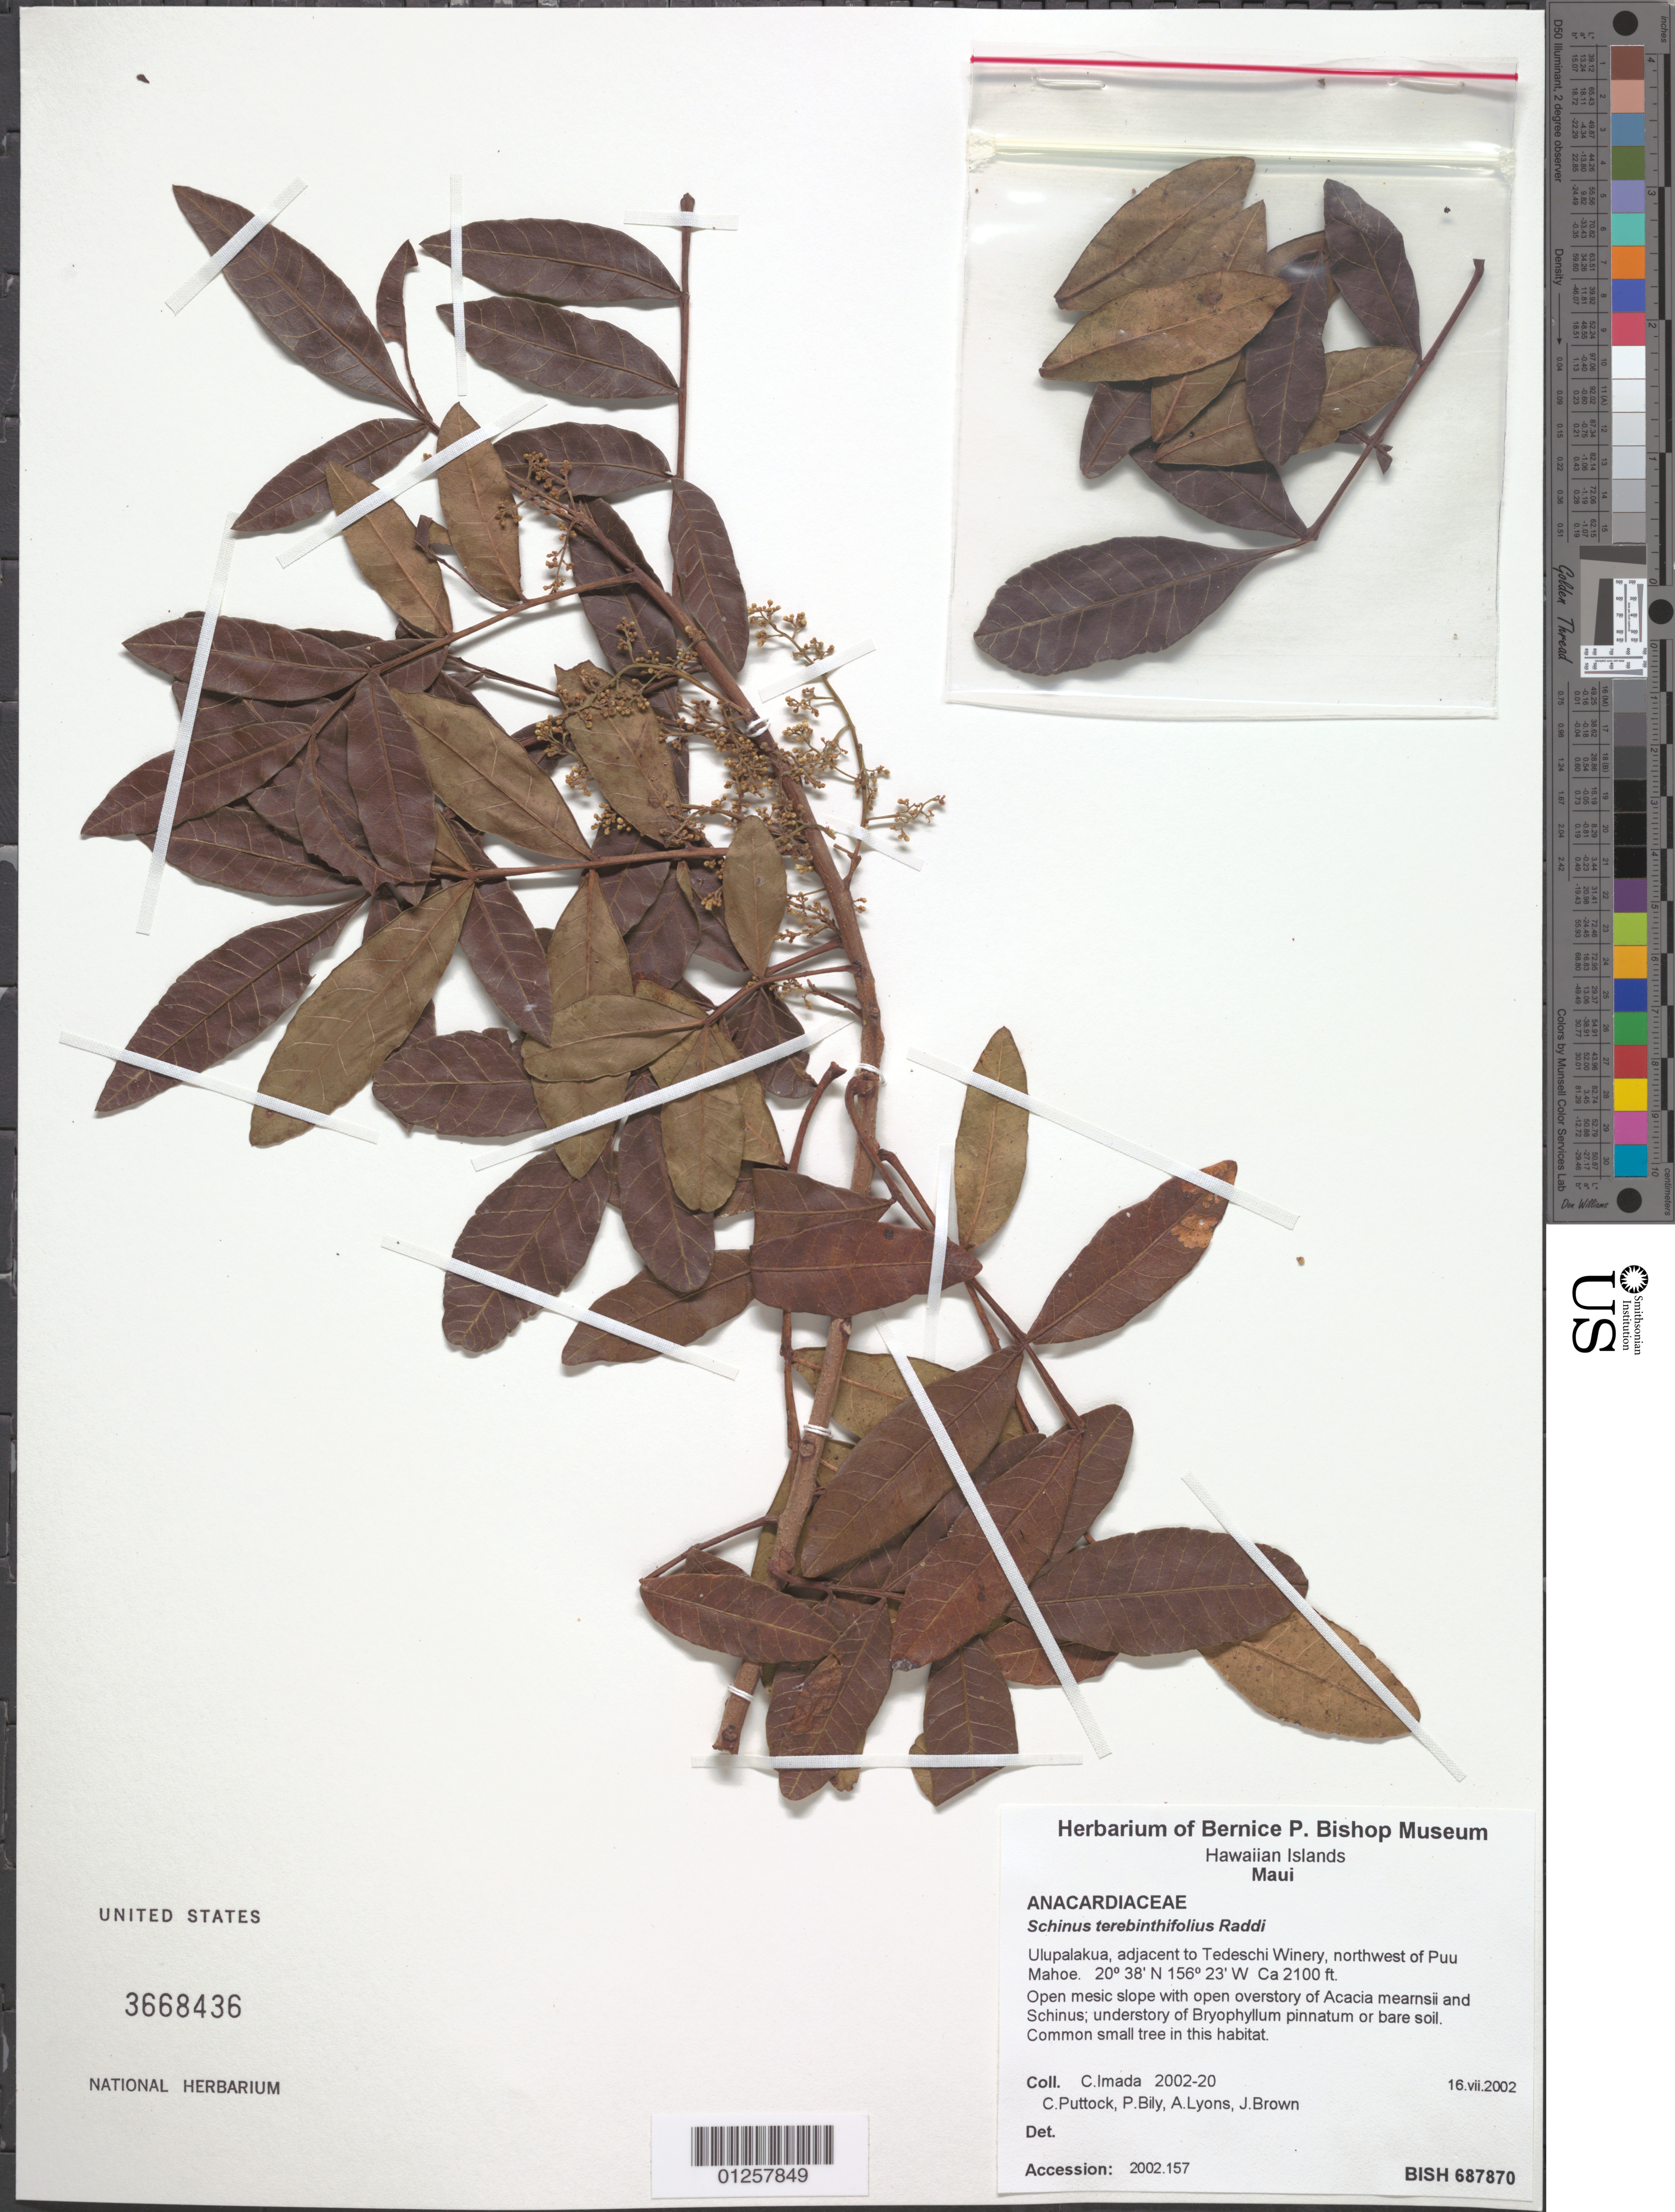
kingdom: Plantae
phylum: Tracheophyta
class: Magnoliopsida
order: Sapindales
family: Anacardiaceae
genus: Schinus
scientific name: Schinus terebinthifolia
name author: Raddi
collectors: C. Imada, C. Puttock, A. B. Lyons, J. Brown & P. Bily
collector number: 2002-20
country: United States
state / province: Hawaii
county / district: Maui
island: Maui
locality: Ulupalakua, adjacent to Tedeschi Winery, NW of Puu Mahoe.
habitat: Open mesic slope or bare soil.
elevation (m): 640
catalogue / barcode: US 3668436